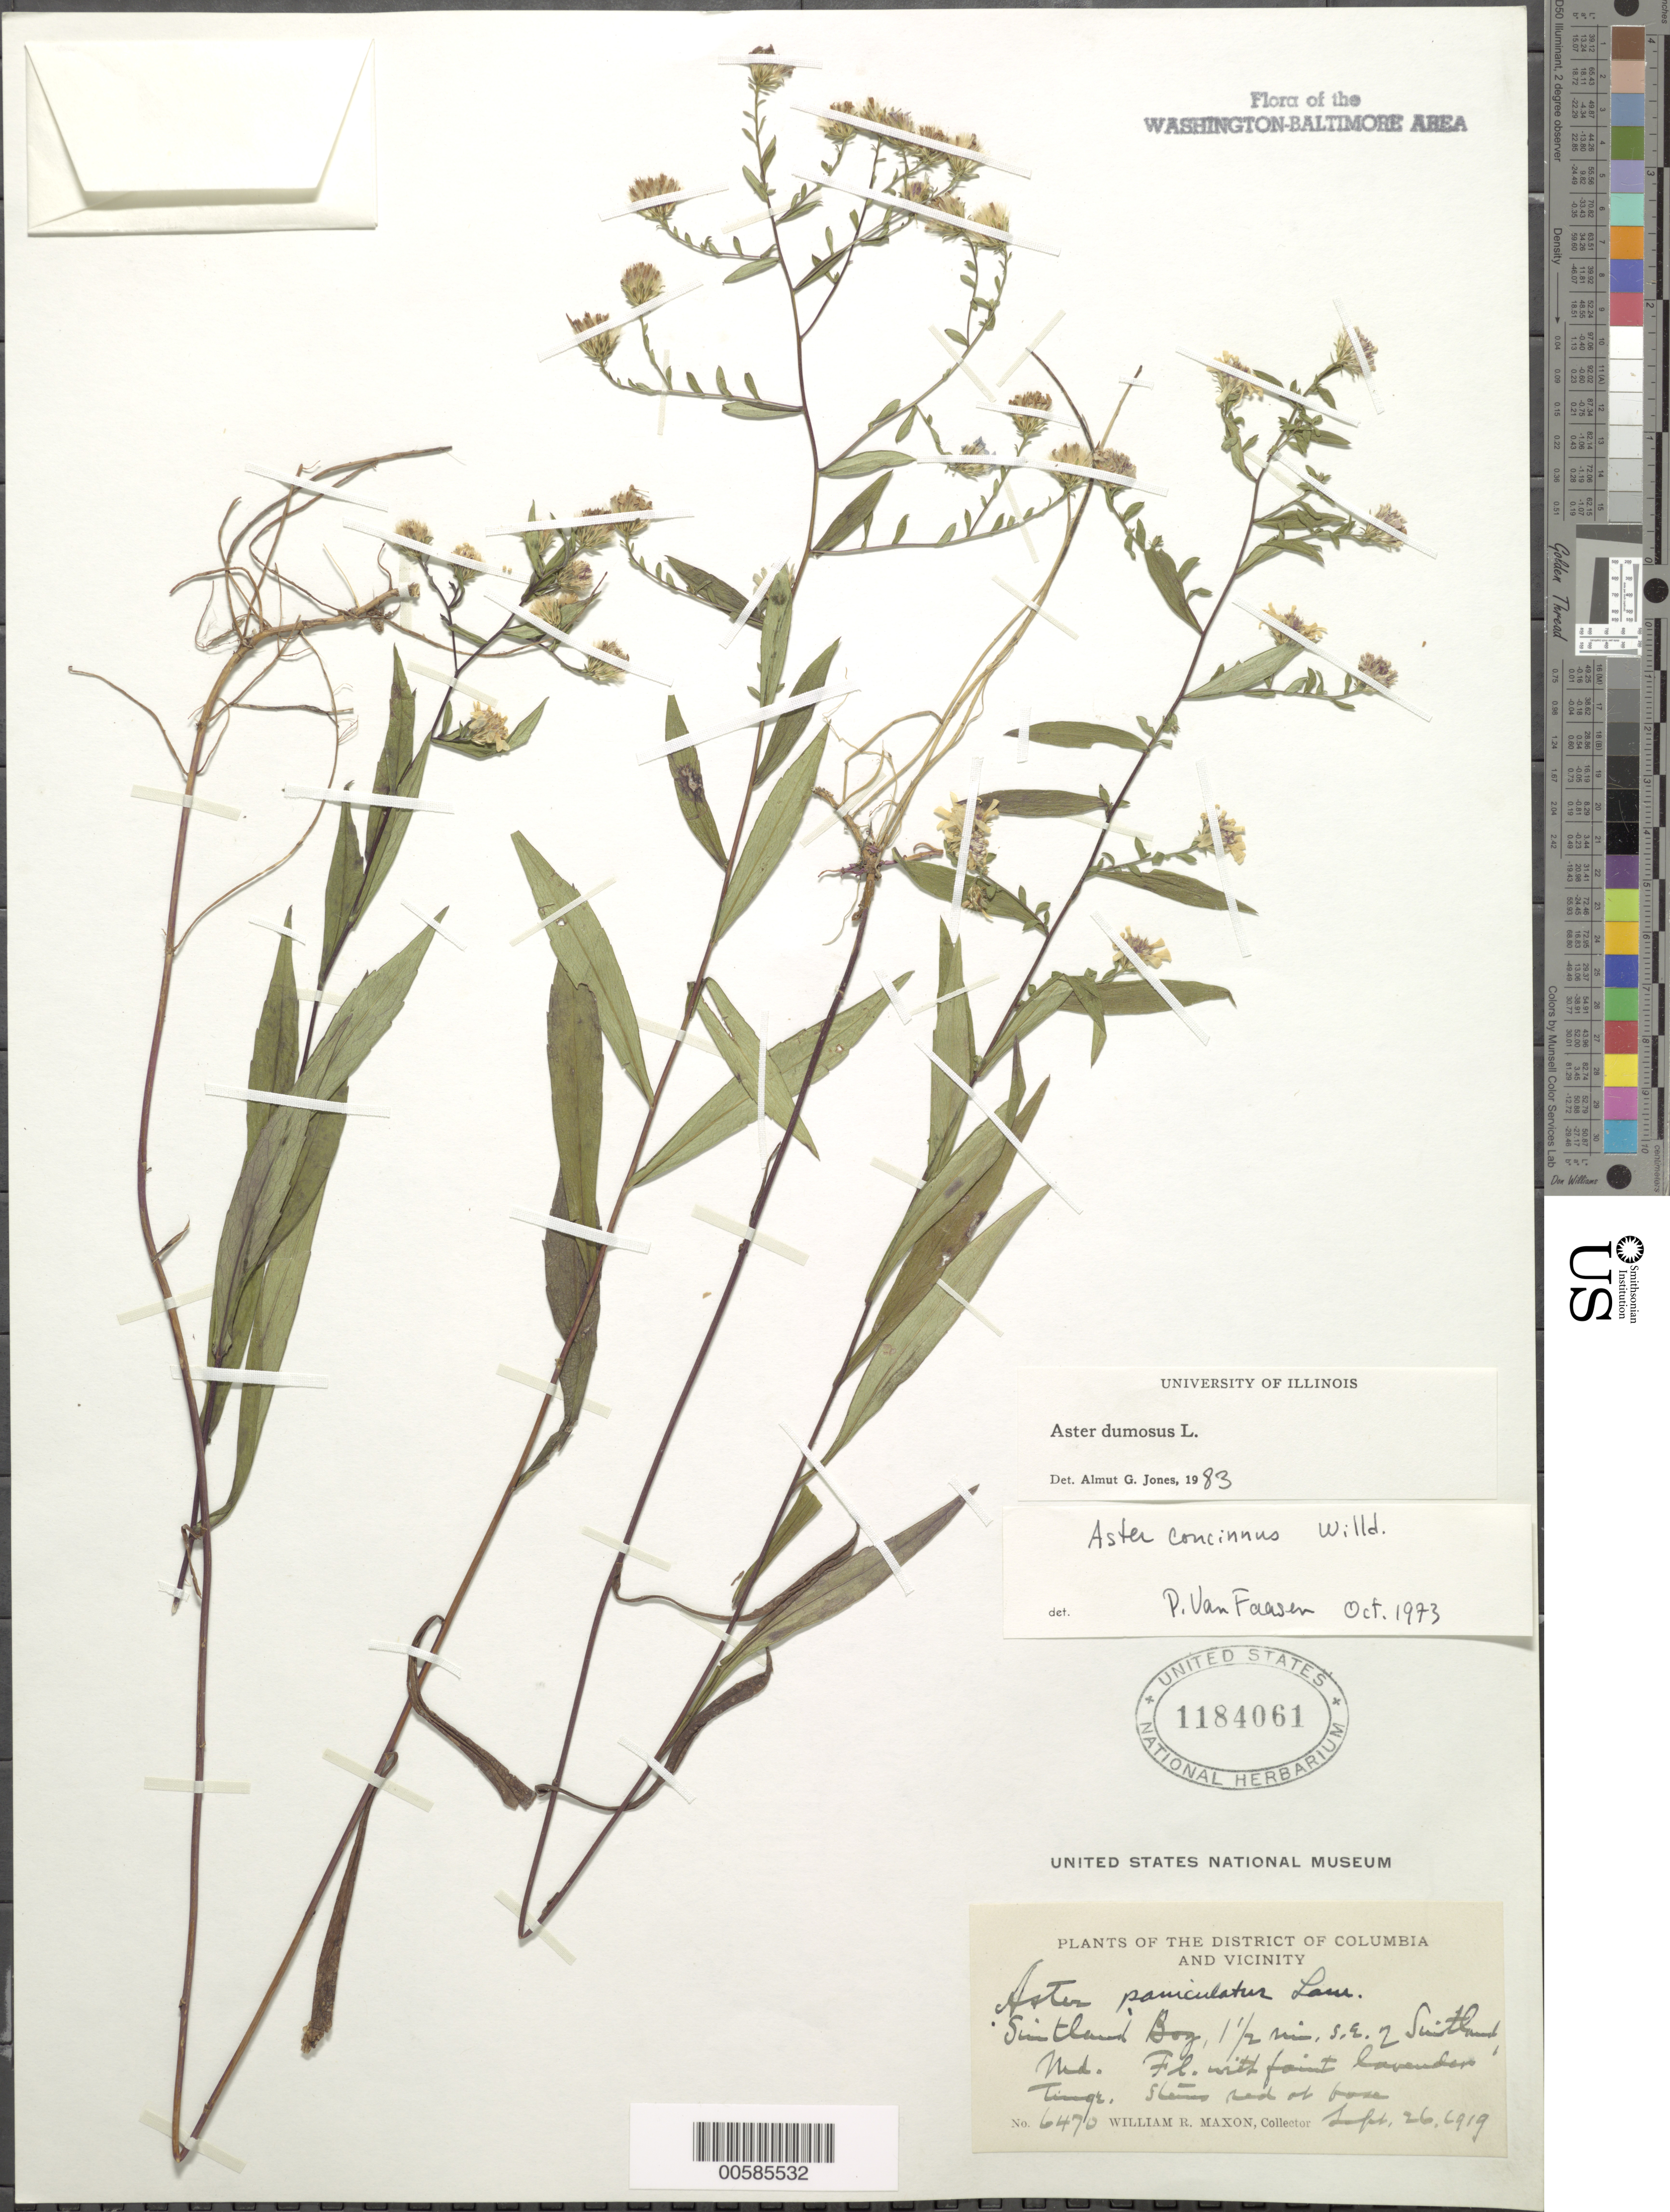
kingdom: Plantae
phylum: Tracheophyta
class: Magnoliopsida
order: Asterales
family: Asteraceae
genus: Aster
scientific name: Aster dumosus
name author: L.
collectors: W. R. Maxon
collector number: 6470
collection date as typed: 26 Sep 1919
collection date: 1919-09-26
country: United States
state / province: Maryland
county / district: Prince George's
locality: Suitland bog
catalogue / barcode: US 1184061